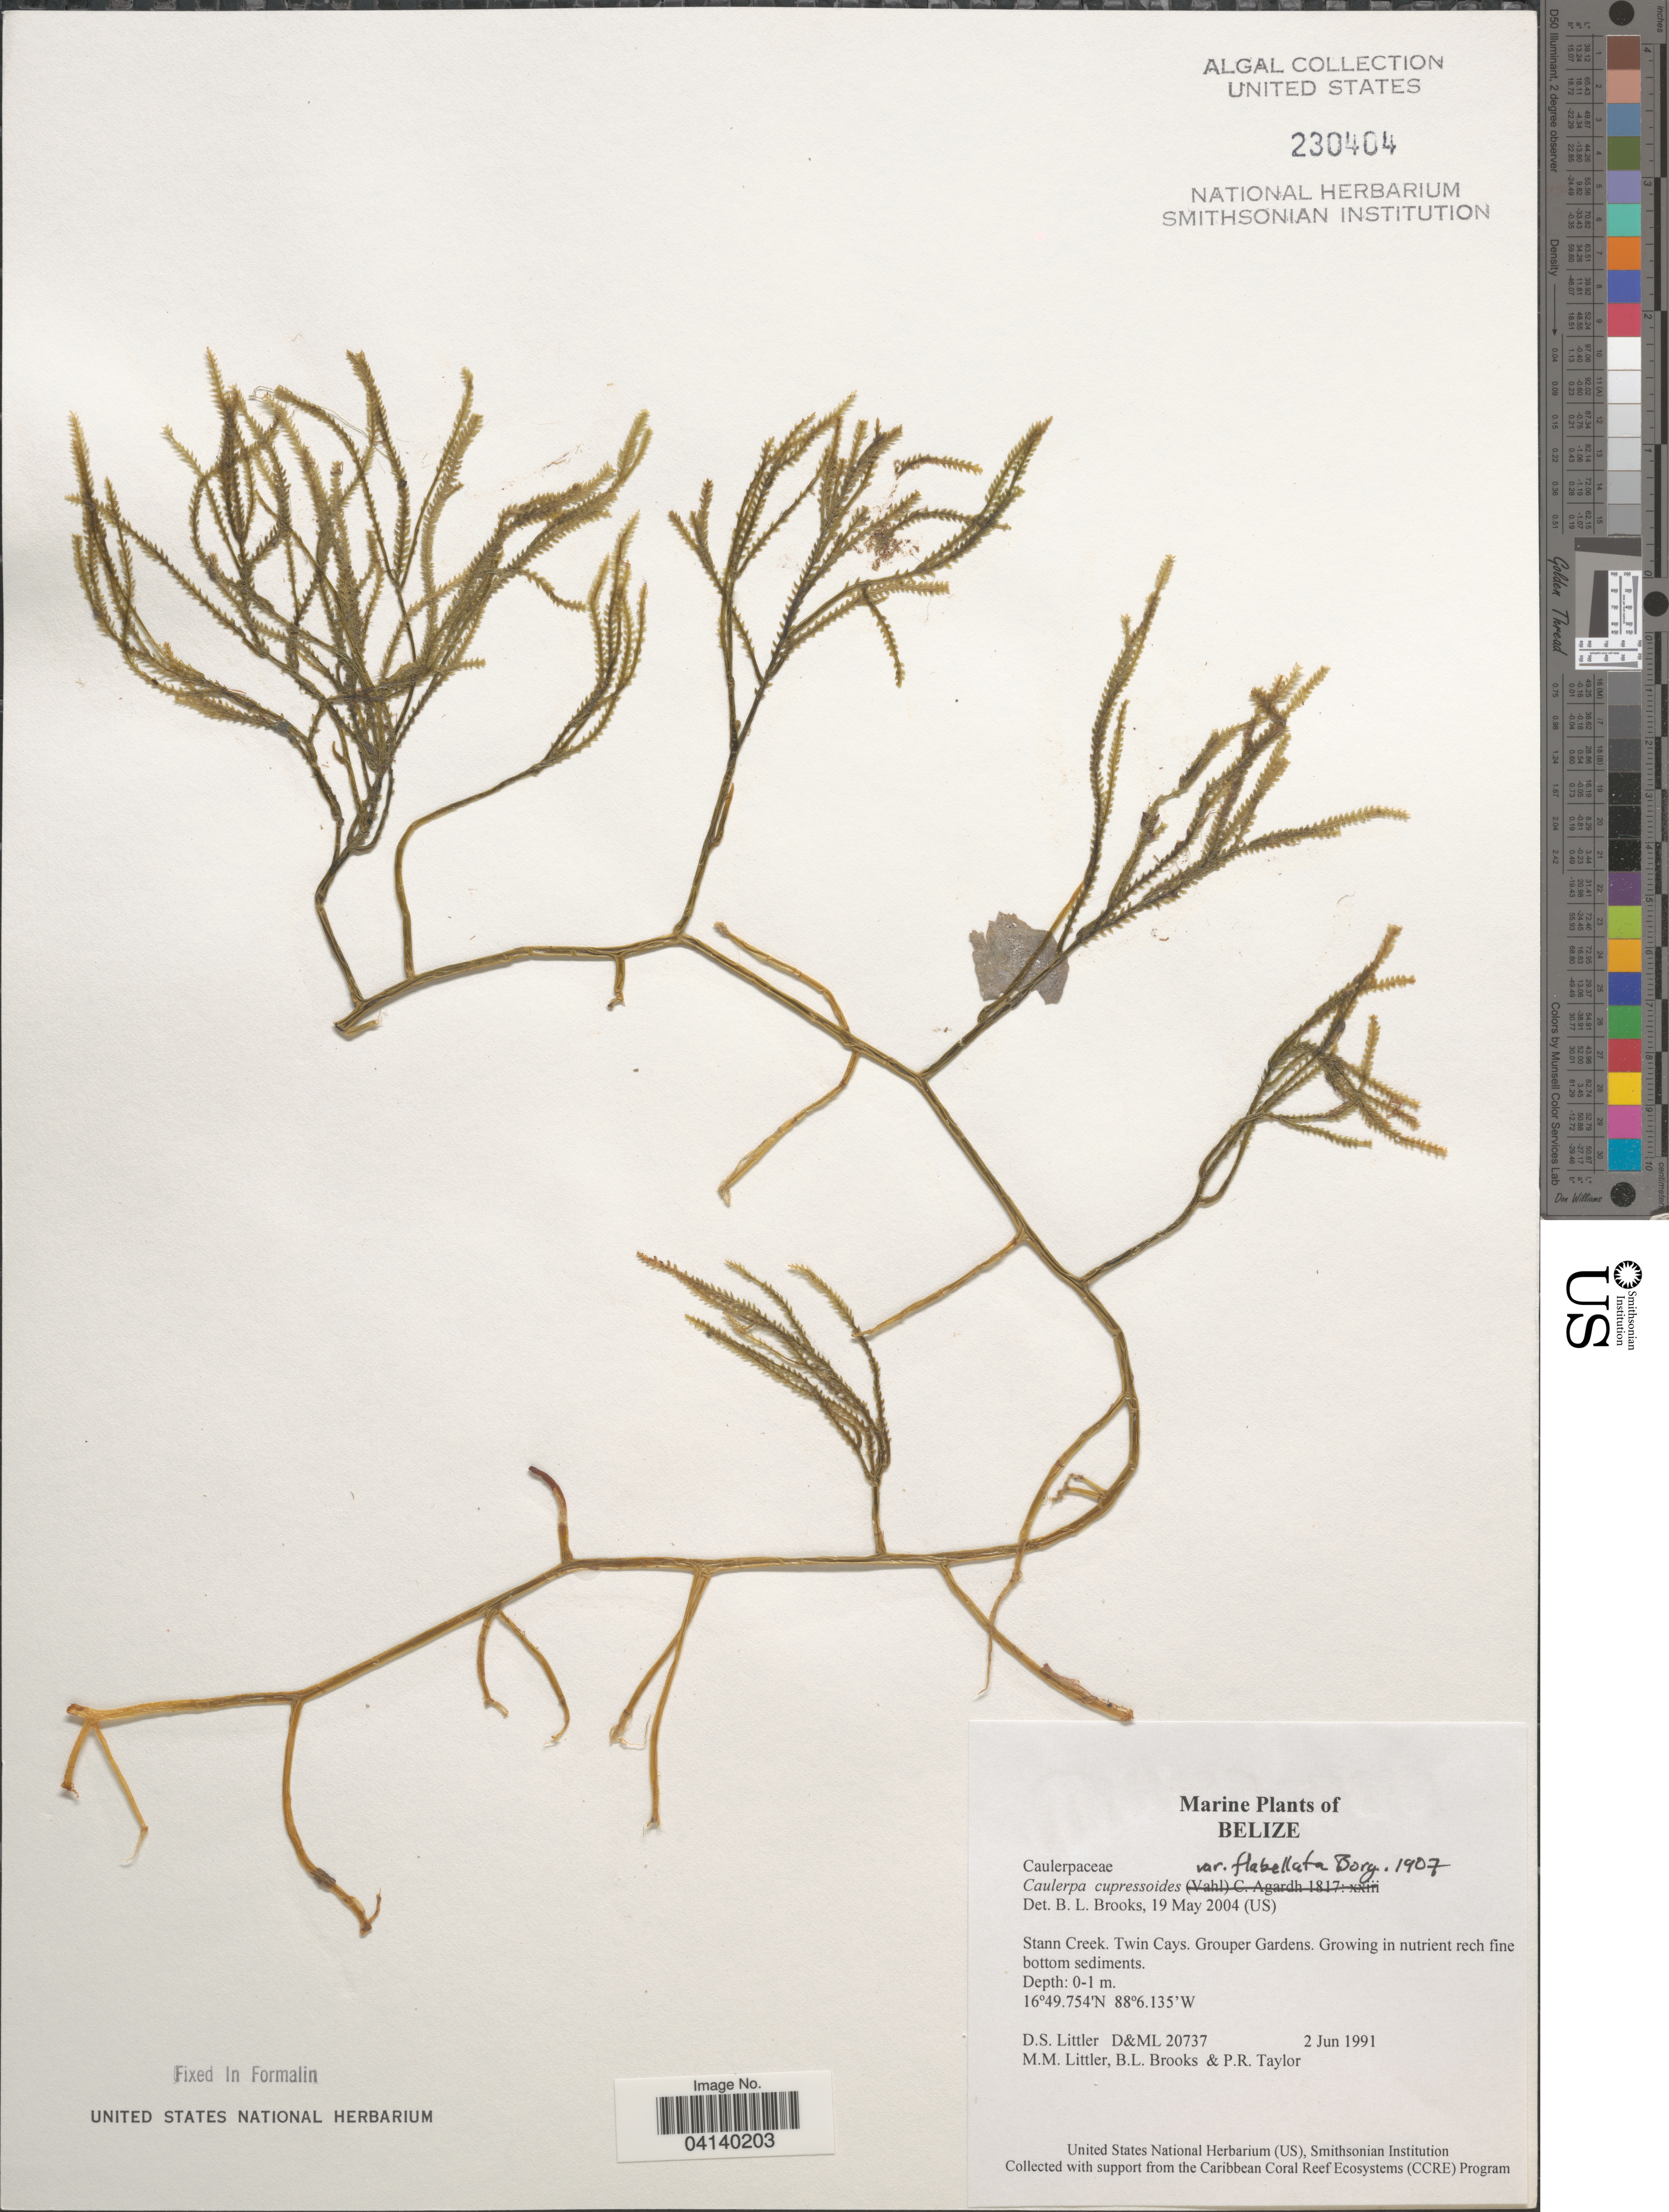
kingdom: Plantae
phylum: Chlorophyta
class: Ulvophyceae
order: Bryopsidales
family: Caulerpaceae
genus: Caulerpa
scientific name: Caulerpa cupressoides var. flabellata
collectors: D. S. Littler, B. Brooks & P. R. Taylor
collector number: D&ML20737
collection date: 1991-06-02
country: Belize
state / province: Stann Creek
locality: Twin Cays. Grouper Gardens.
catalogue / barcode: US 230404